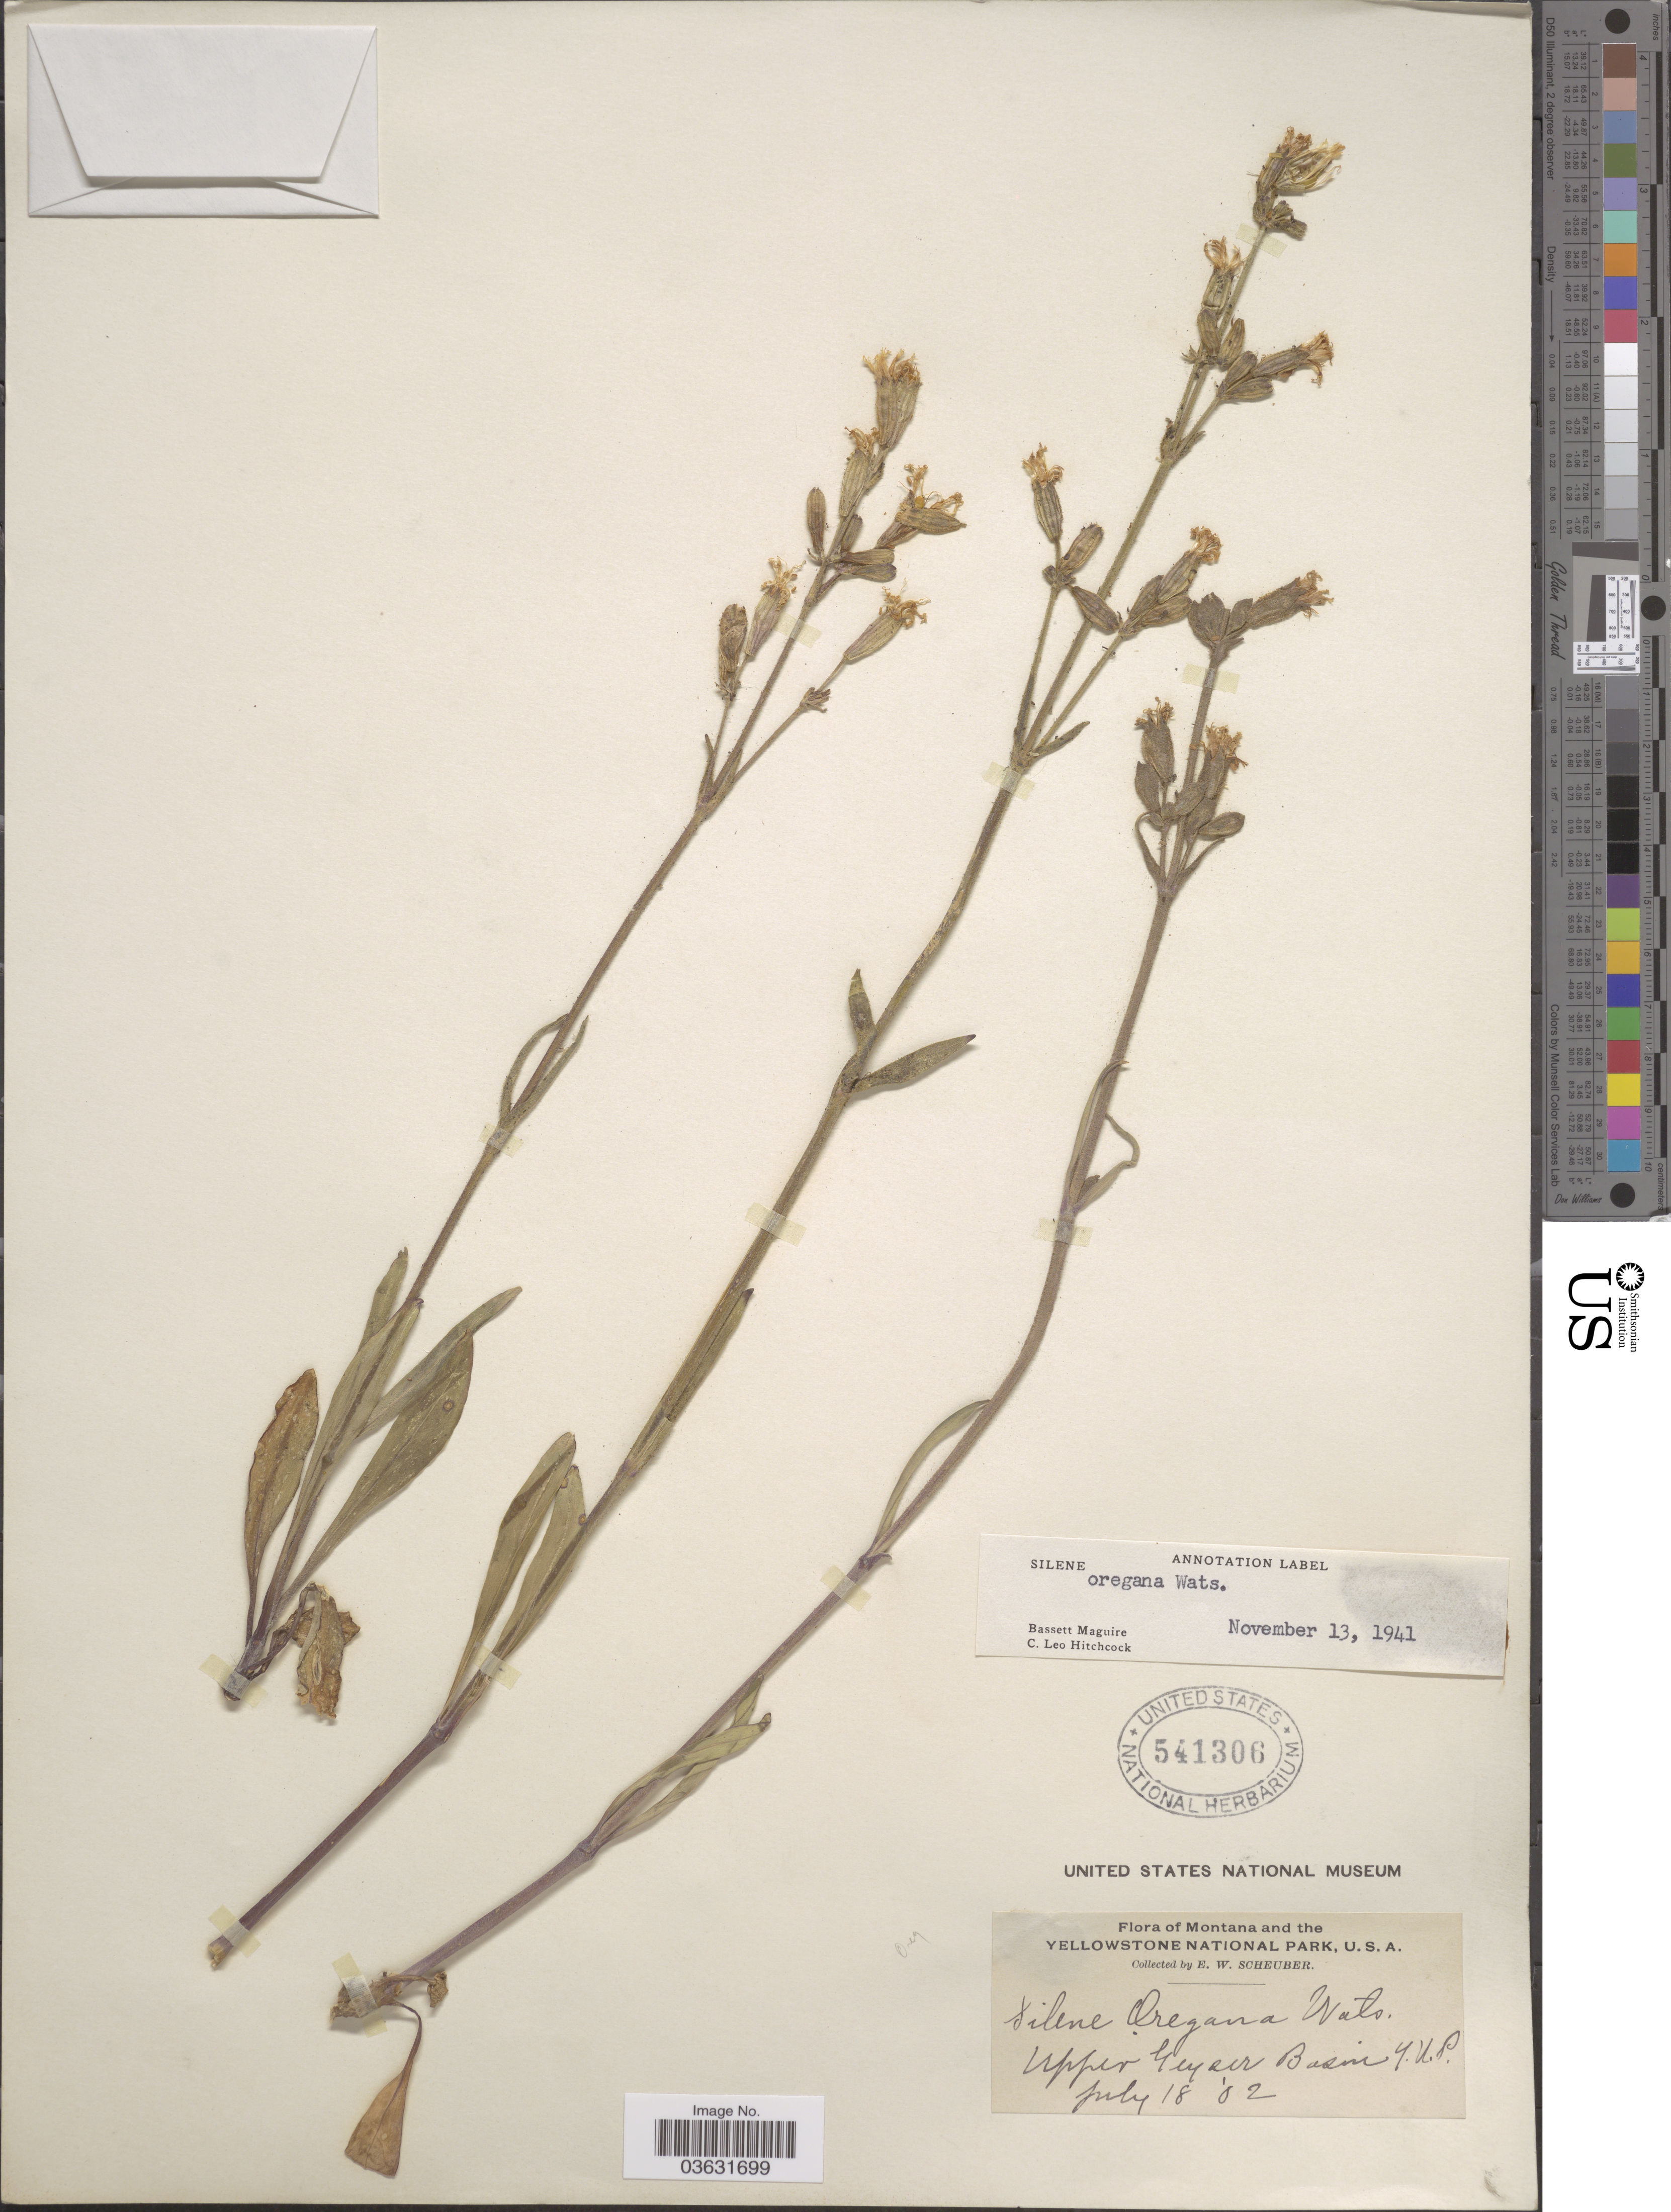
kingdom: Plantae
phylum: Tracheophyta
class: Magnoliopsida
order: Caryophyllales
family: Caryophyllaceae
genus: Silene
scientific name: Silene oregana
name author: S. Watson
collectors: E. Scheuber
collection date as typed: Transcribed d/m/y: 18/7/2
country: United States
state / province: Montana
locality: The Yellowstone National Park. Upper Geyser Basin Y. N. P.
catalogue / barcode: US 541306